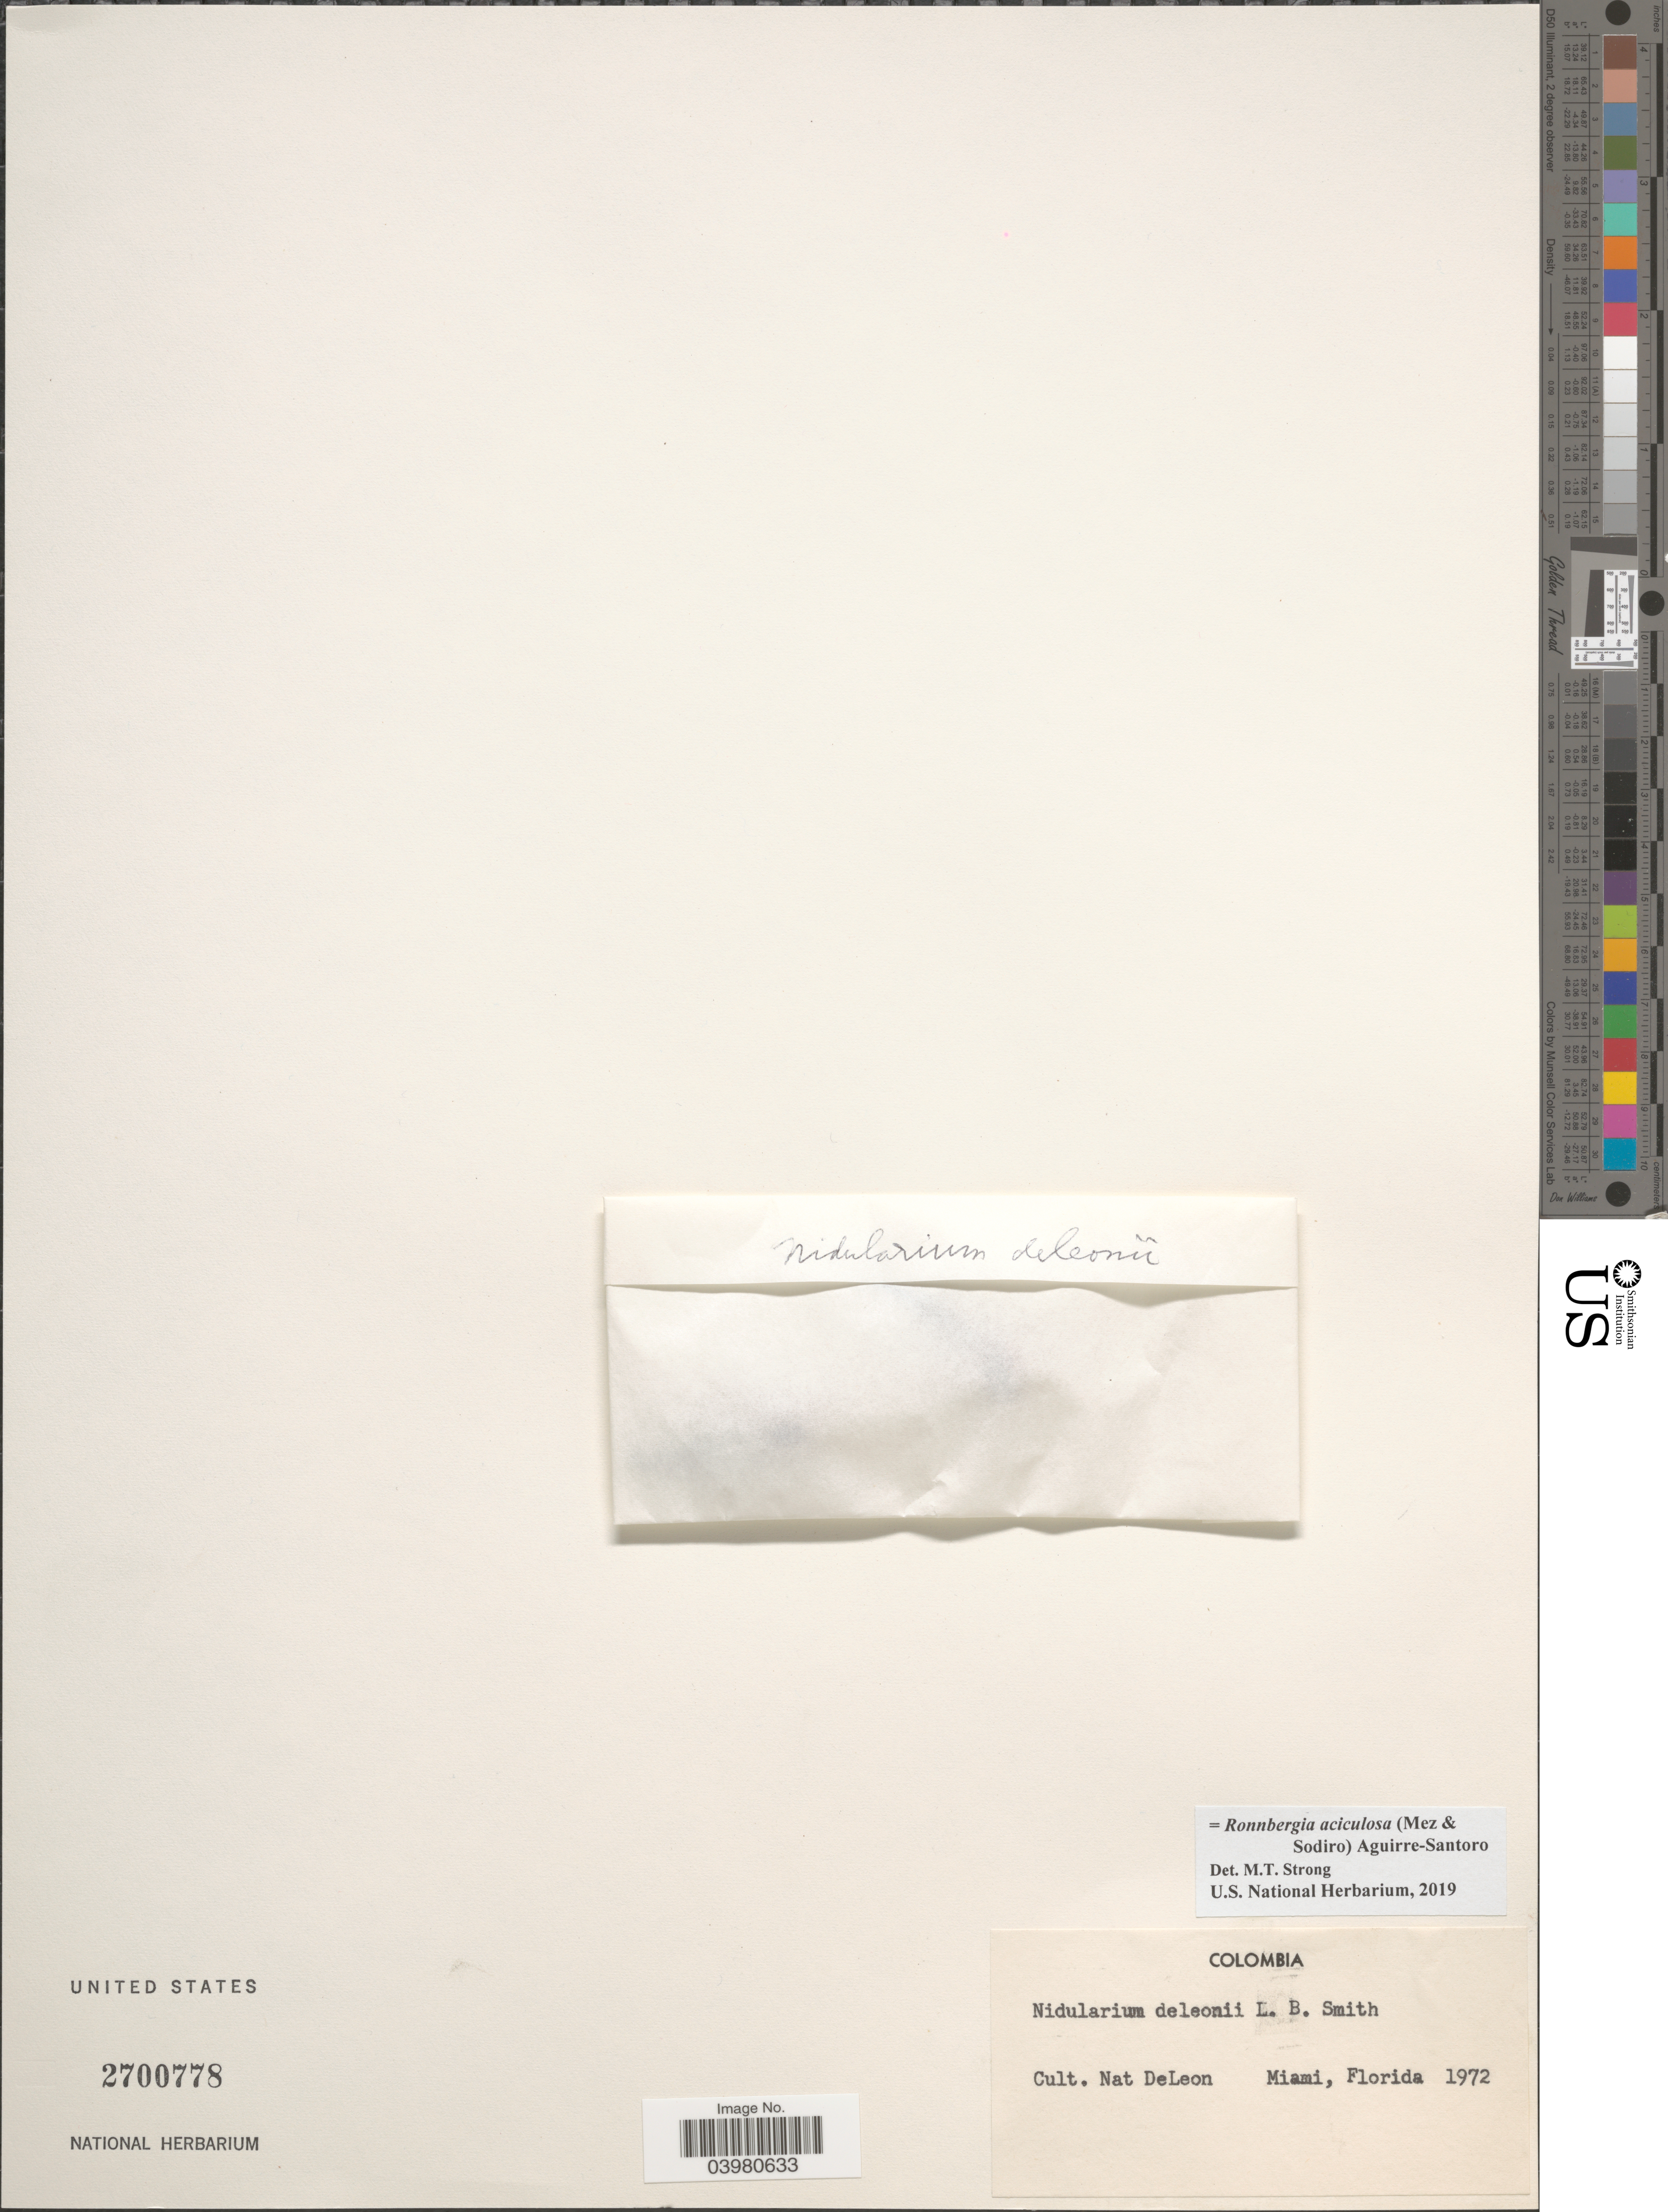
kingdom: Plantae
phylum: Tracheophyta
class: Liliopsida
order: Poales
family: Bromeliaceae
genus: Ronnbergia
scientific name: Ronnbergia aciculosa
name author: (Mez & Sodiro) Aguirre-Santoro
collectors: N. J. DeLeon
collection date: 1972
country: United States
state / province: Florida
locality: Miami.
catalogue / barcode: US 2700778